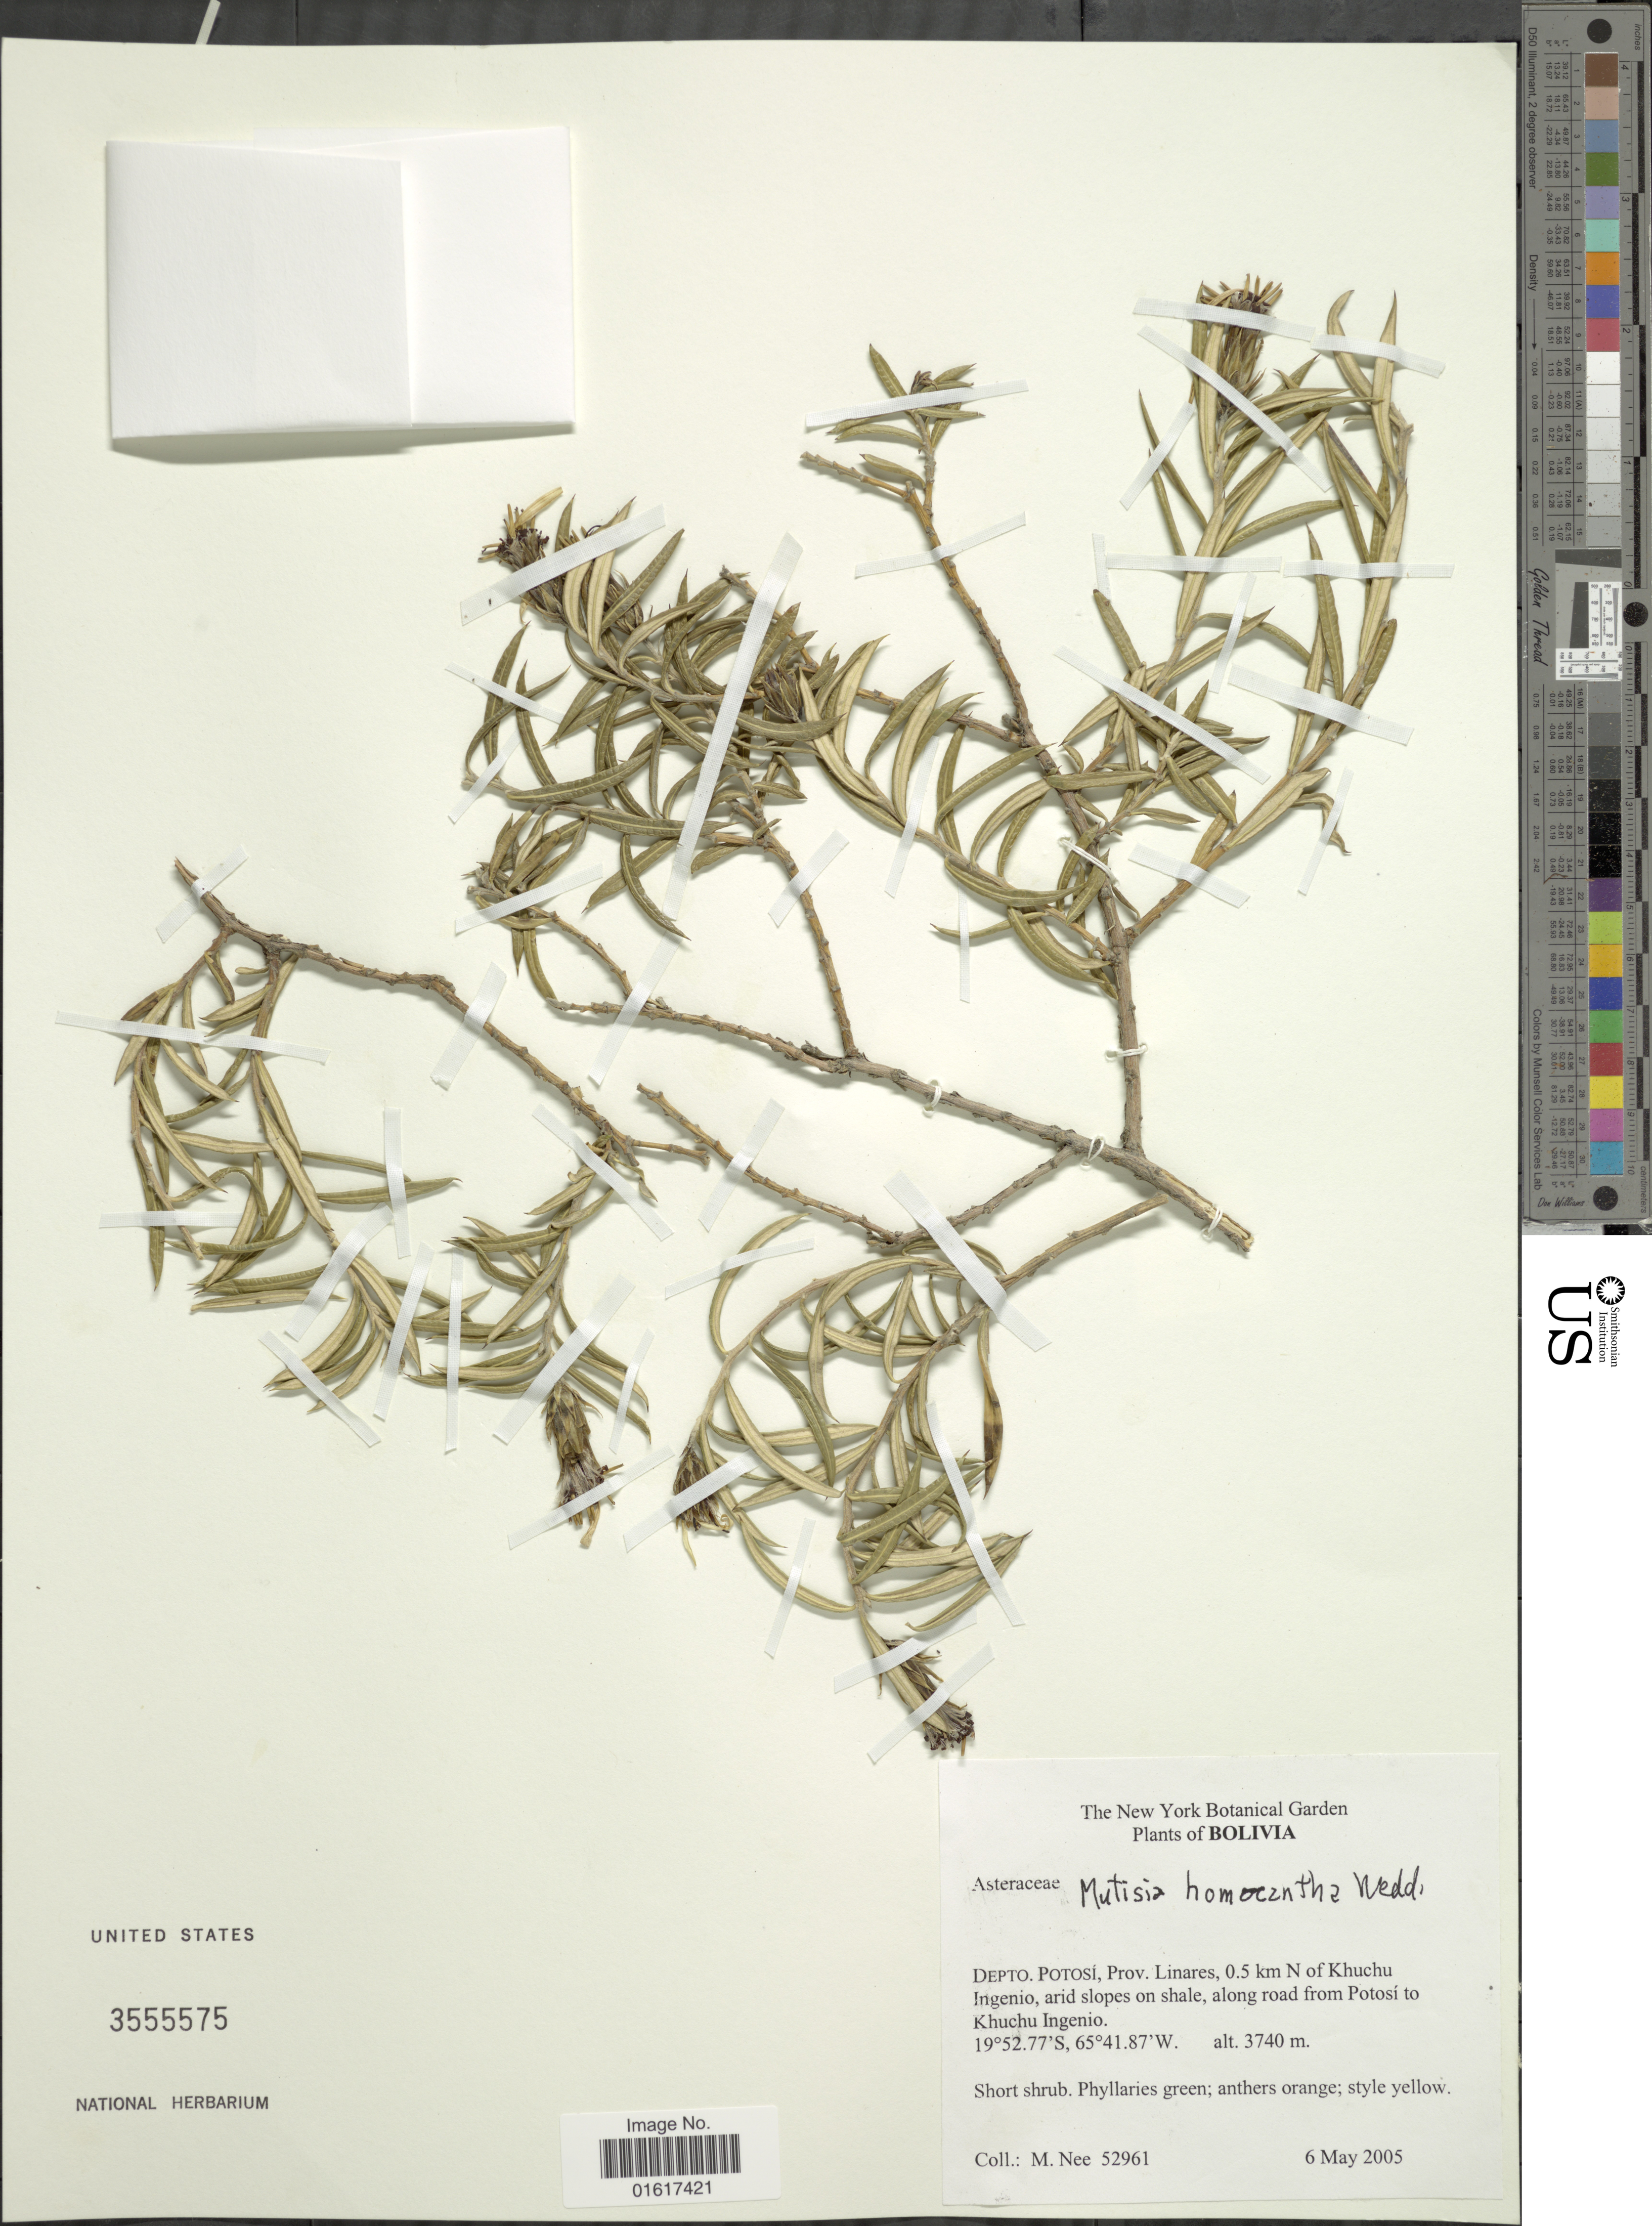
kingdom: Plantae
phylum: Tracheophyta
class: Magnoliopsida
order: Asterales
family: Asteraceae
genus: Mutisia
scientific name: Mutisia homoeantha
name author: Wedd.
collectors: M. Nee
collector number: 52961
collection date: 2005-05-06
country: Bolivia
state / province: Potosi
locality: Prov. Linares, 0.5 km N of Khuchu Ingenio, arid slopes on shale, along road from Potosi to Khuchu Ingenio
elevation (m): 3740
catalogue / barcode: US 3555575